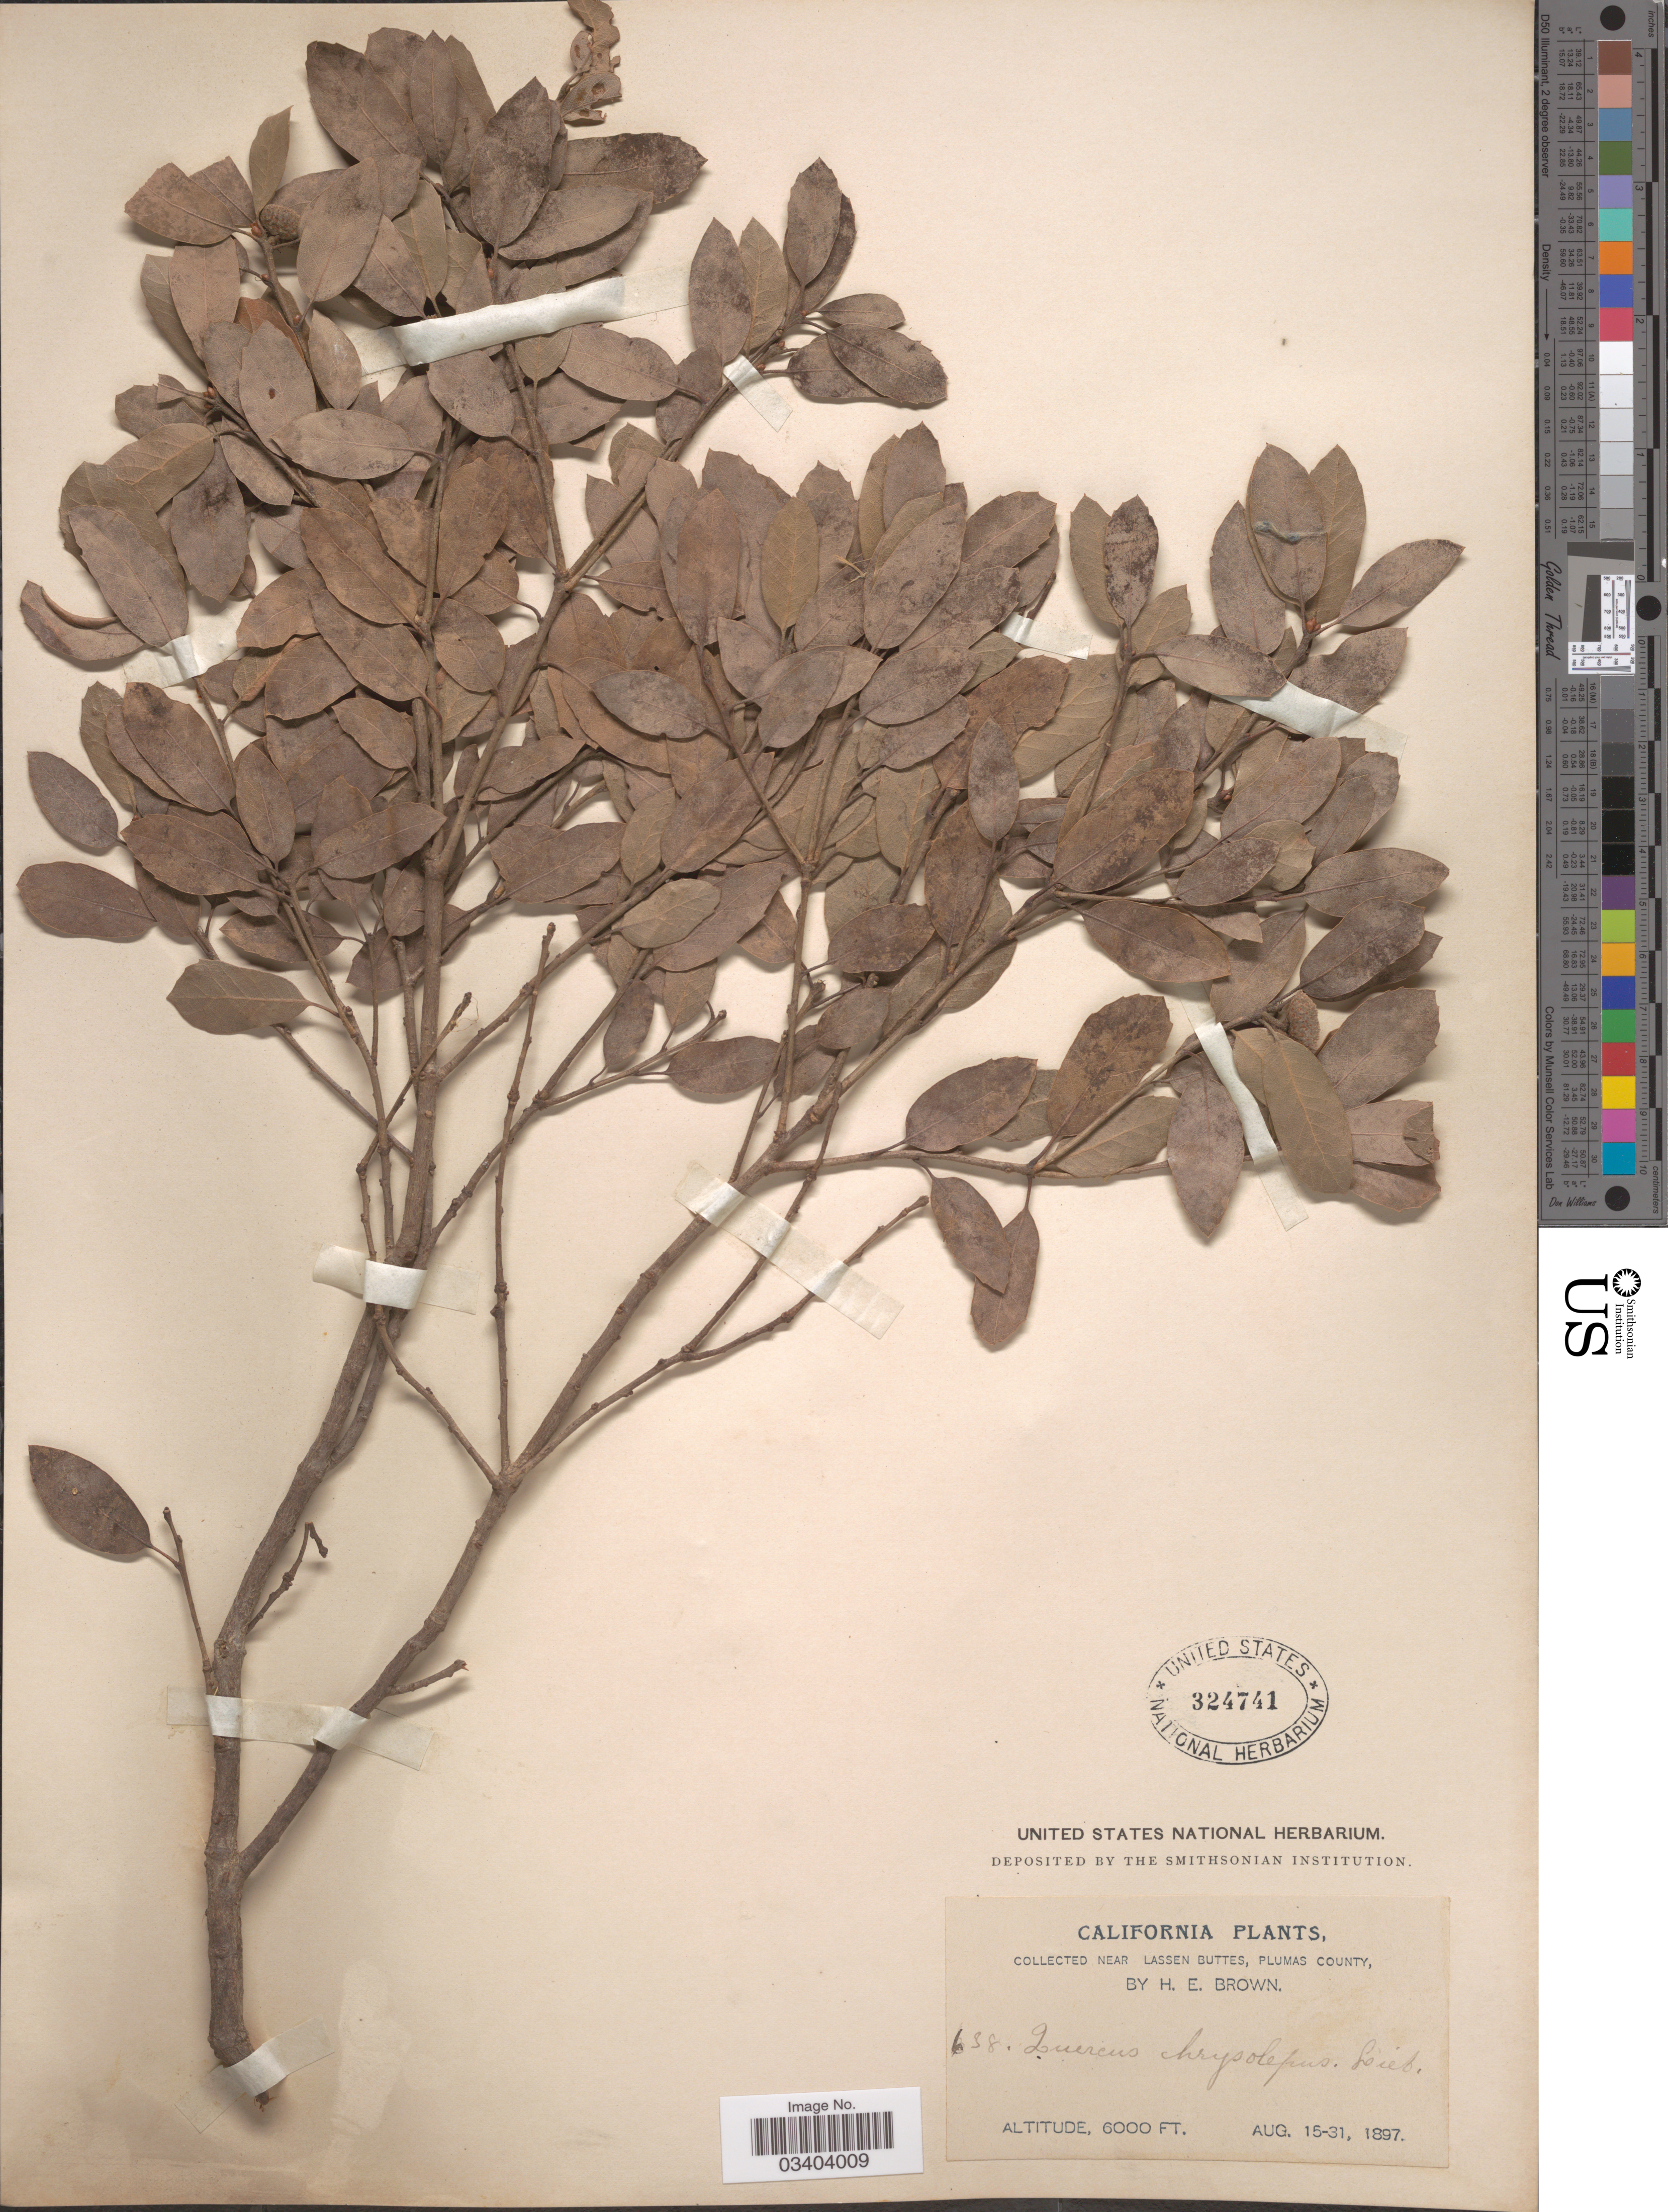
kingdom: Plantae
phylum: Tracheophyta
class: Magnoliopsida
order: Fagales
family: Fagaceae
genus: Quercus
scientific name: Quercus chrysolepis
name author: Liebm.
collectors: H. E. Brown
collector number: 638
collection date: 1897-08-15/1897-08-31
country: United States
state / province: California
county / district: Plumas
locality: Near Lassen Buttes, Plumas County.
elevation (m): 1829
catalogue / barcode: US 324741